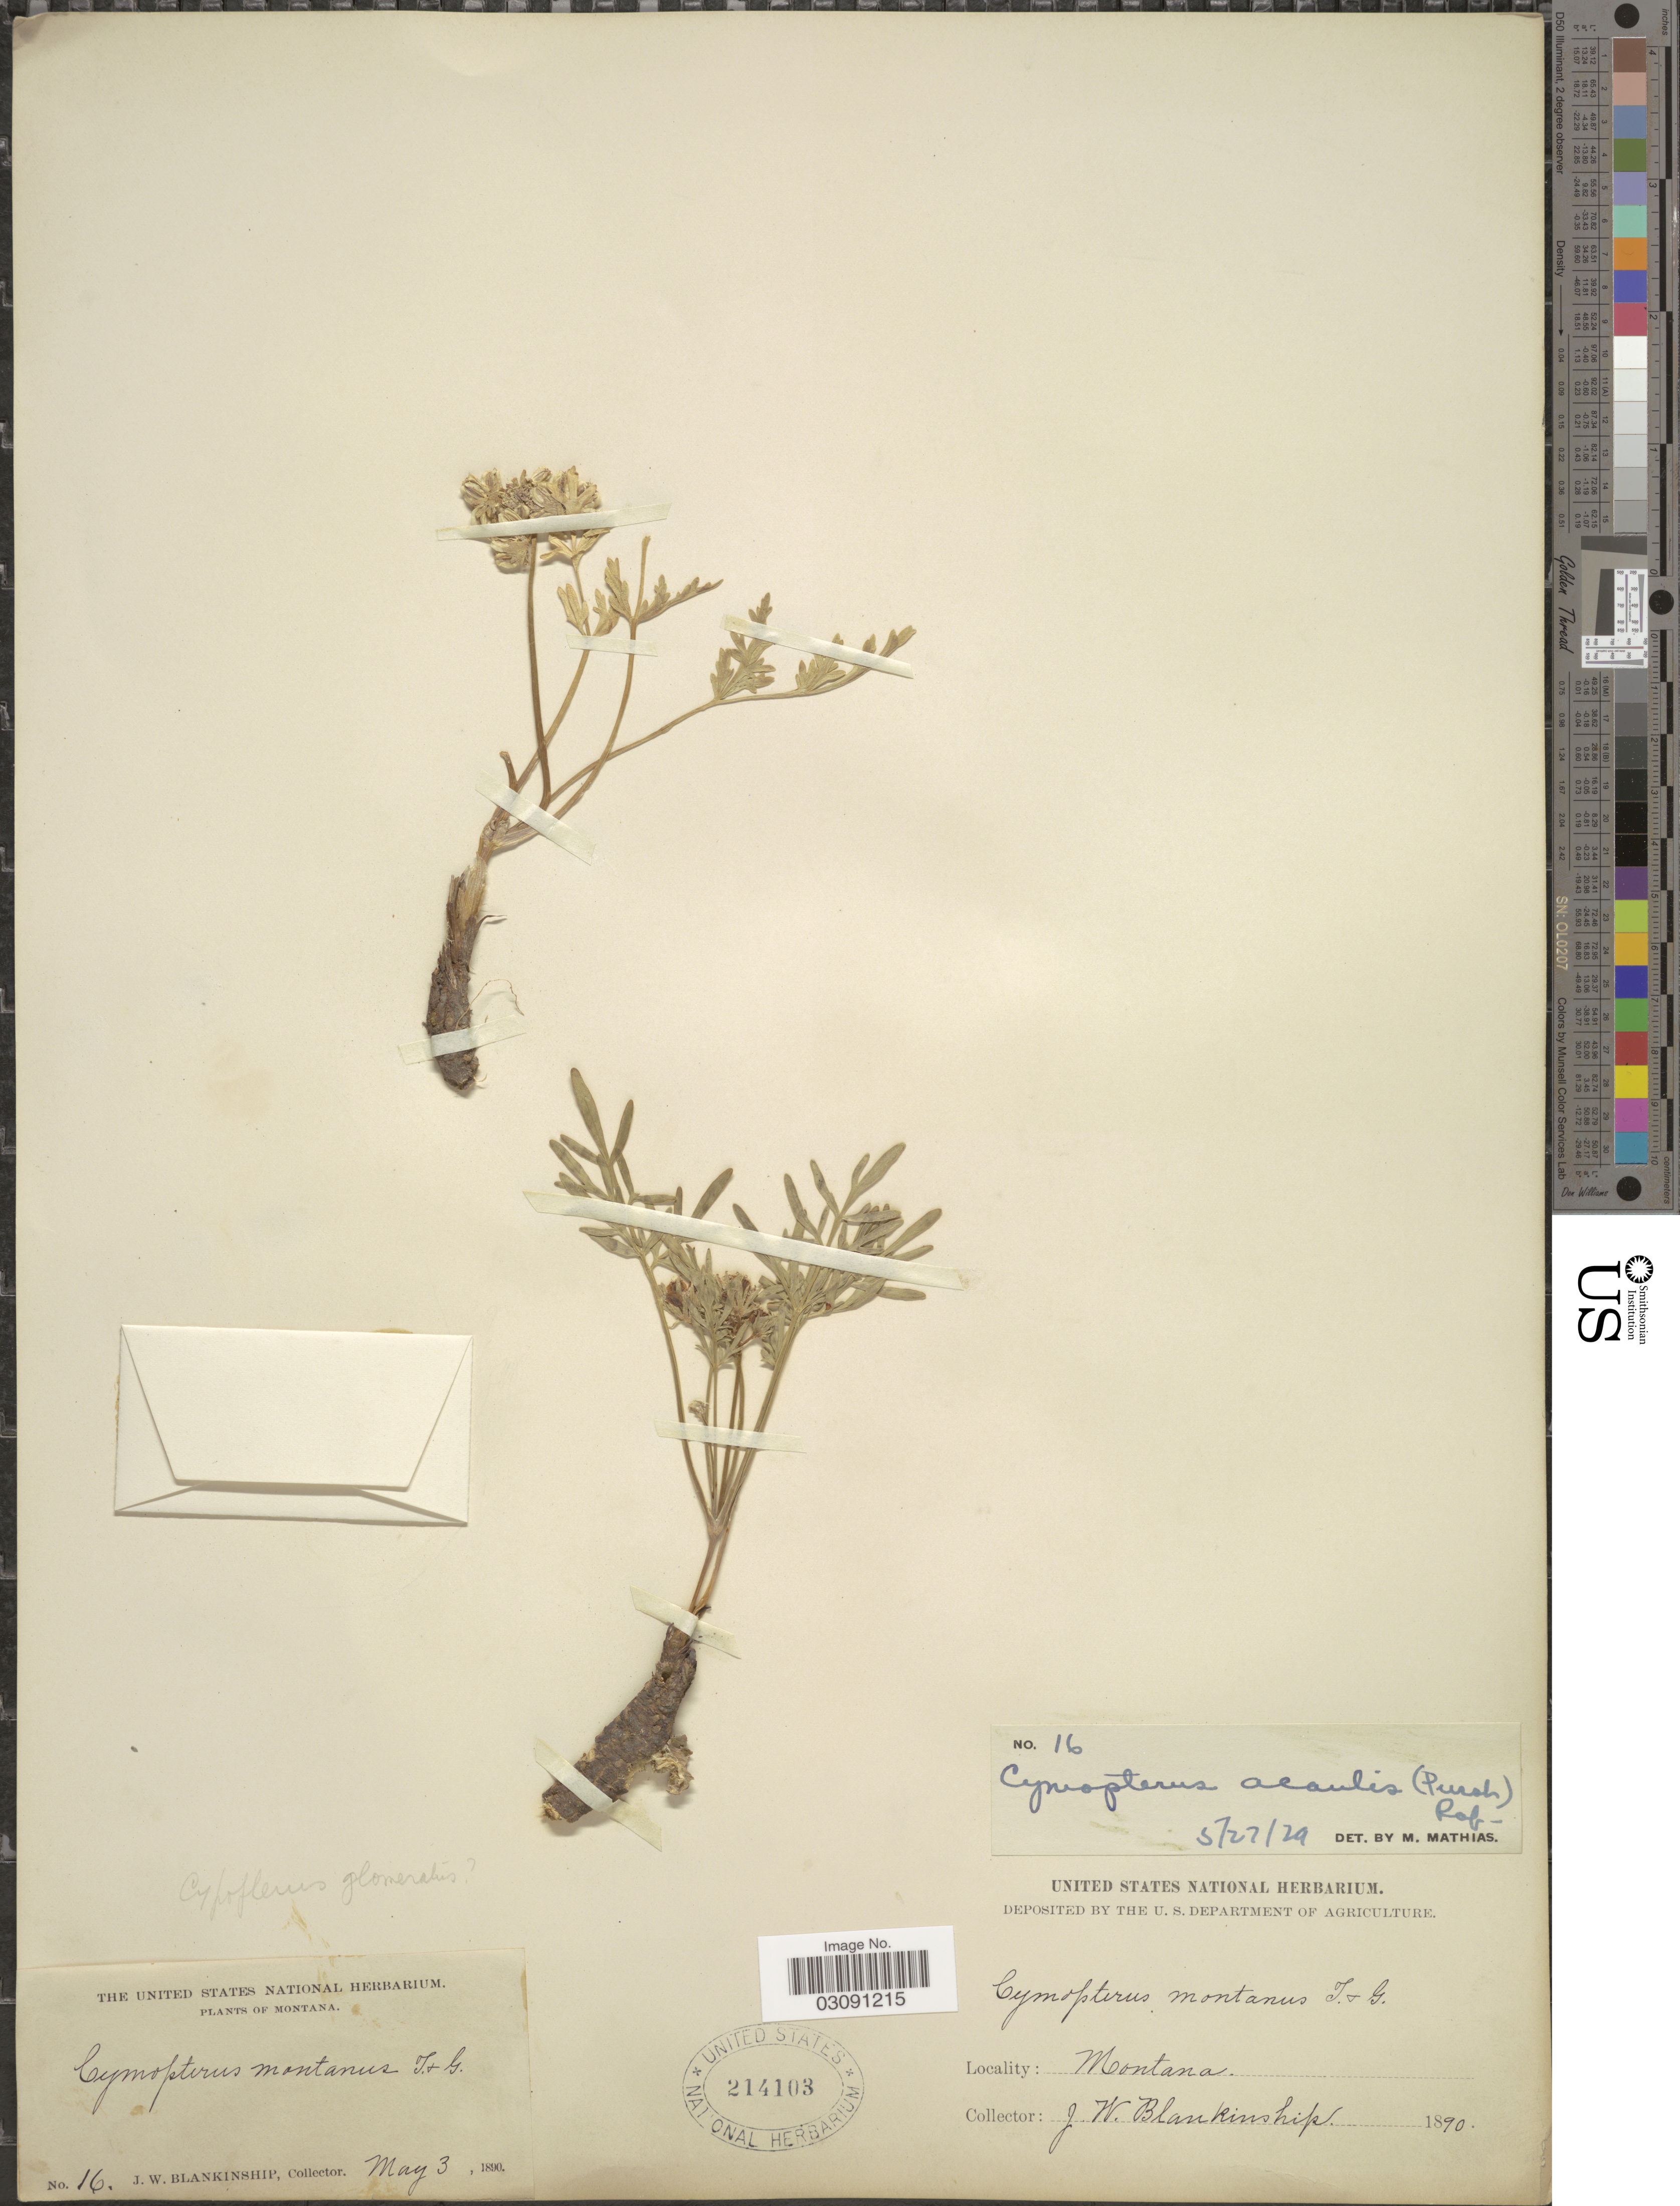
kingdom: Plantae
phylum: Tracheophyta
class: Magnoliopsida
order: Apiales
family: Apiaceae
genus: Cymopterus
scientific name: Cymopterus acaulis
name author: (Pursh) Raf.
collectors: J. W. Blankinship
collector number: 16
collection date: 1890-05-03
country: United States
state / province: Montana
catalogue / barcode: US 214103